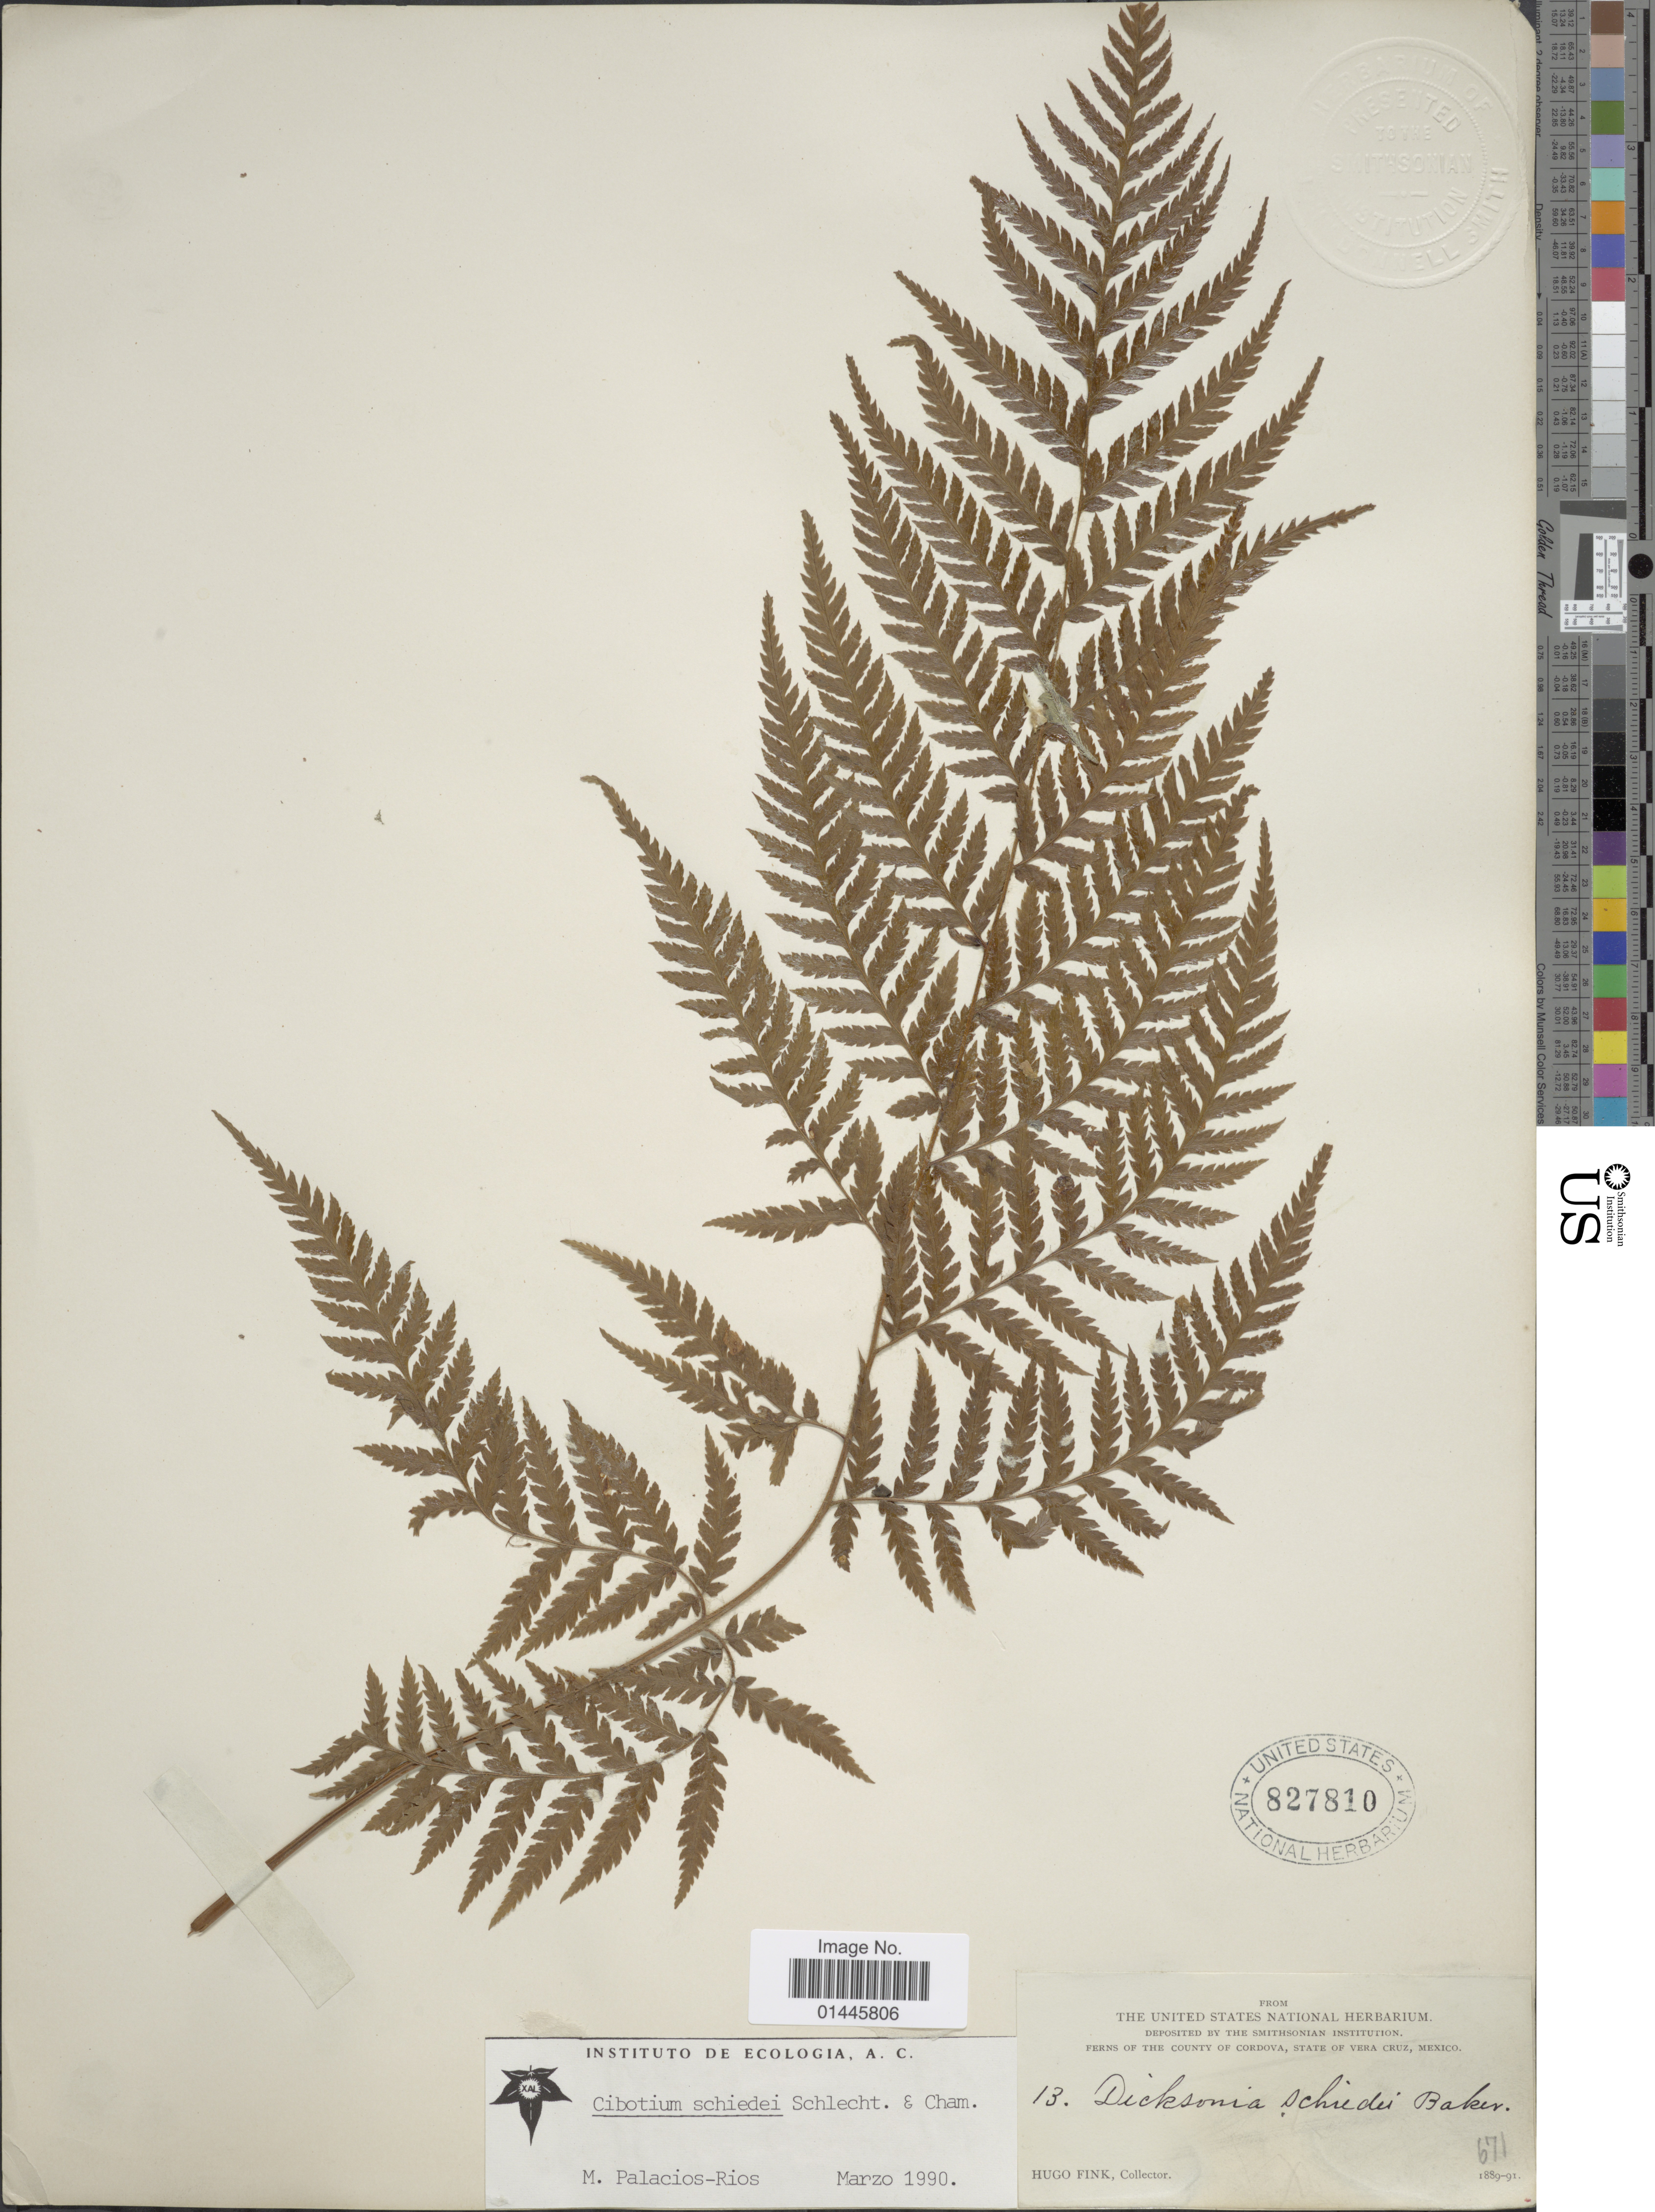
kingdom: Plantae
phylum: Tracheophyta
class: Polypodiopsida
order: Cyatheales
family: Cibotiaceae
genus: Cibotium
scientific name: Cibotium schiedei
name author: Schltdl. & Cham.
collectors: H. Fink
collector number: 13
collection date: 1889/1891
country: Mexico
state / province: Veracruz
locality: County of Cordova, Vera Cruz.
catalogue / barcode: US 827810